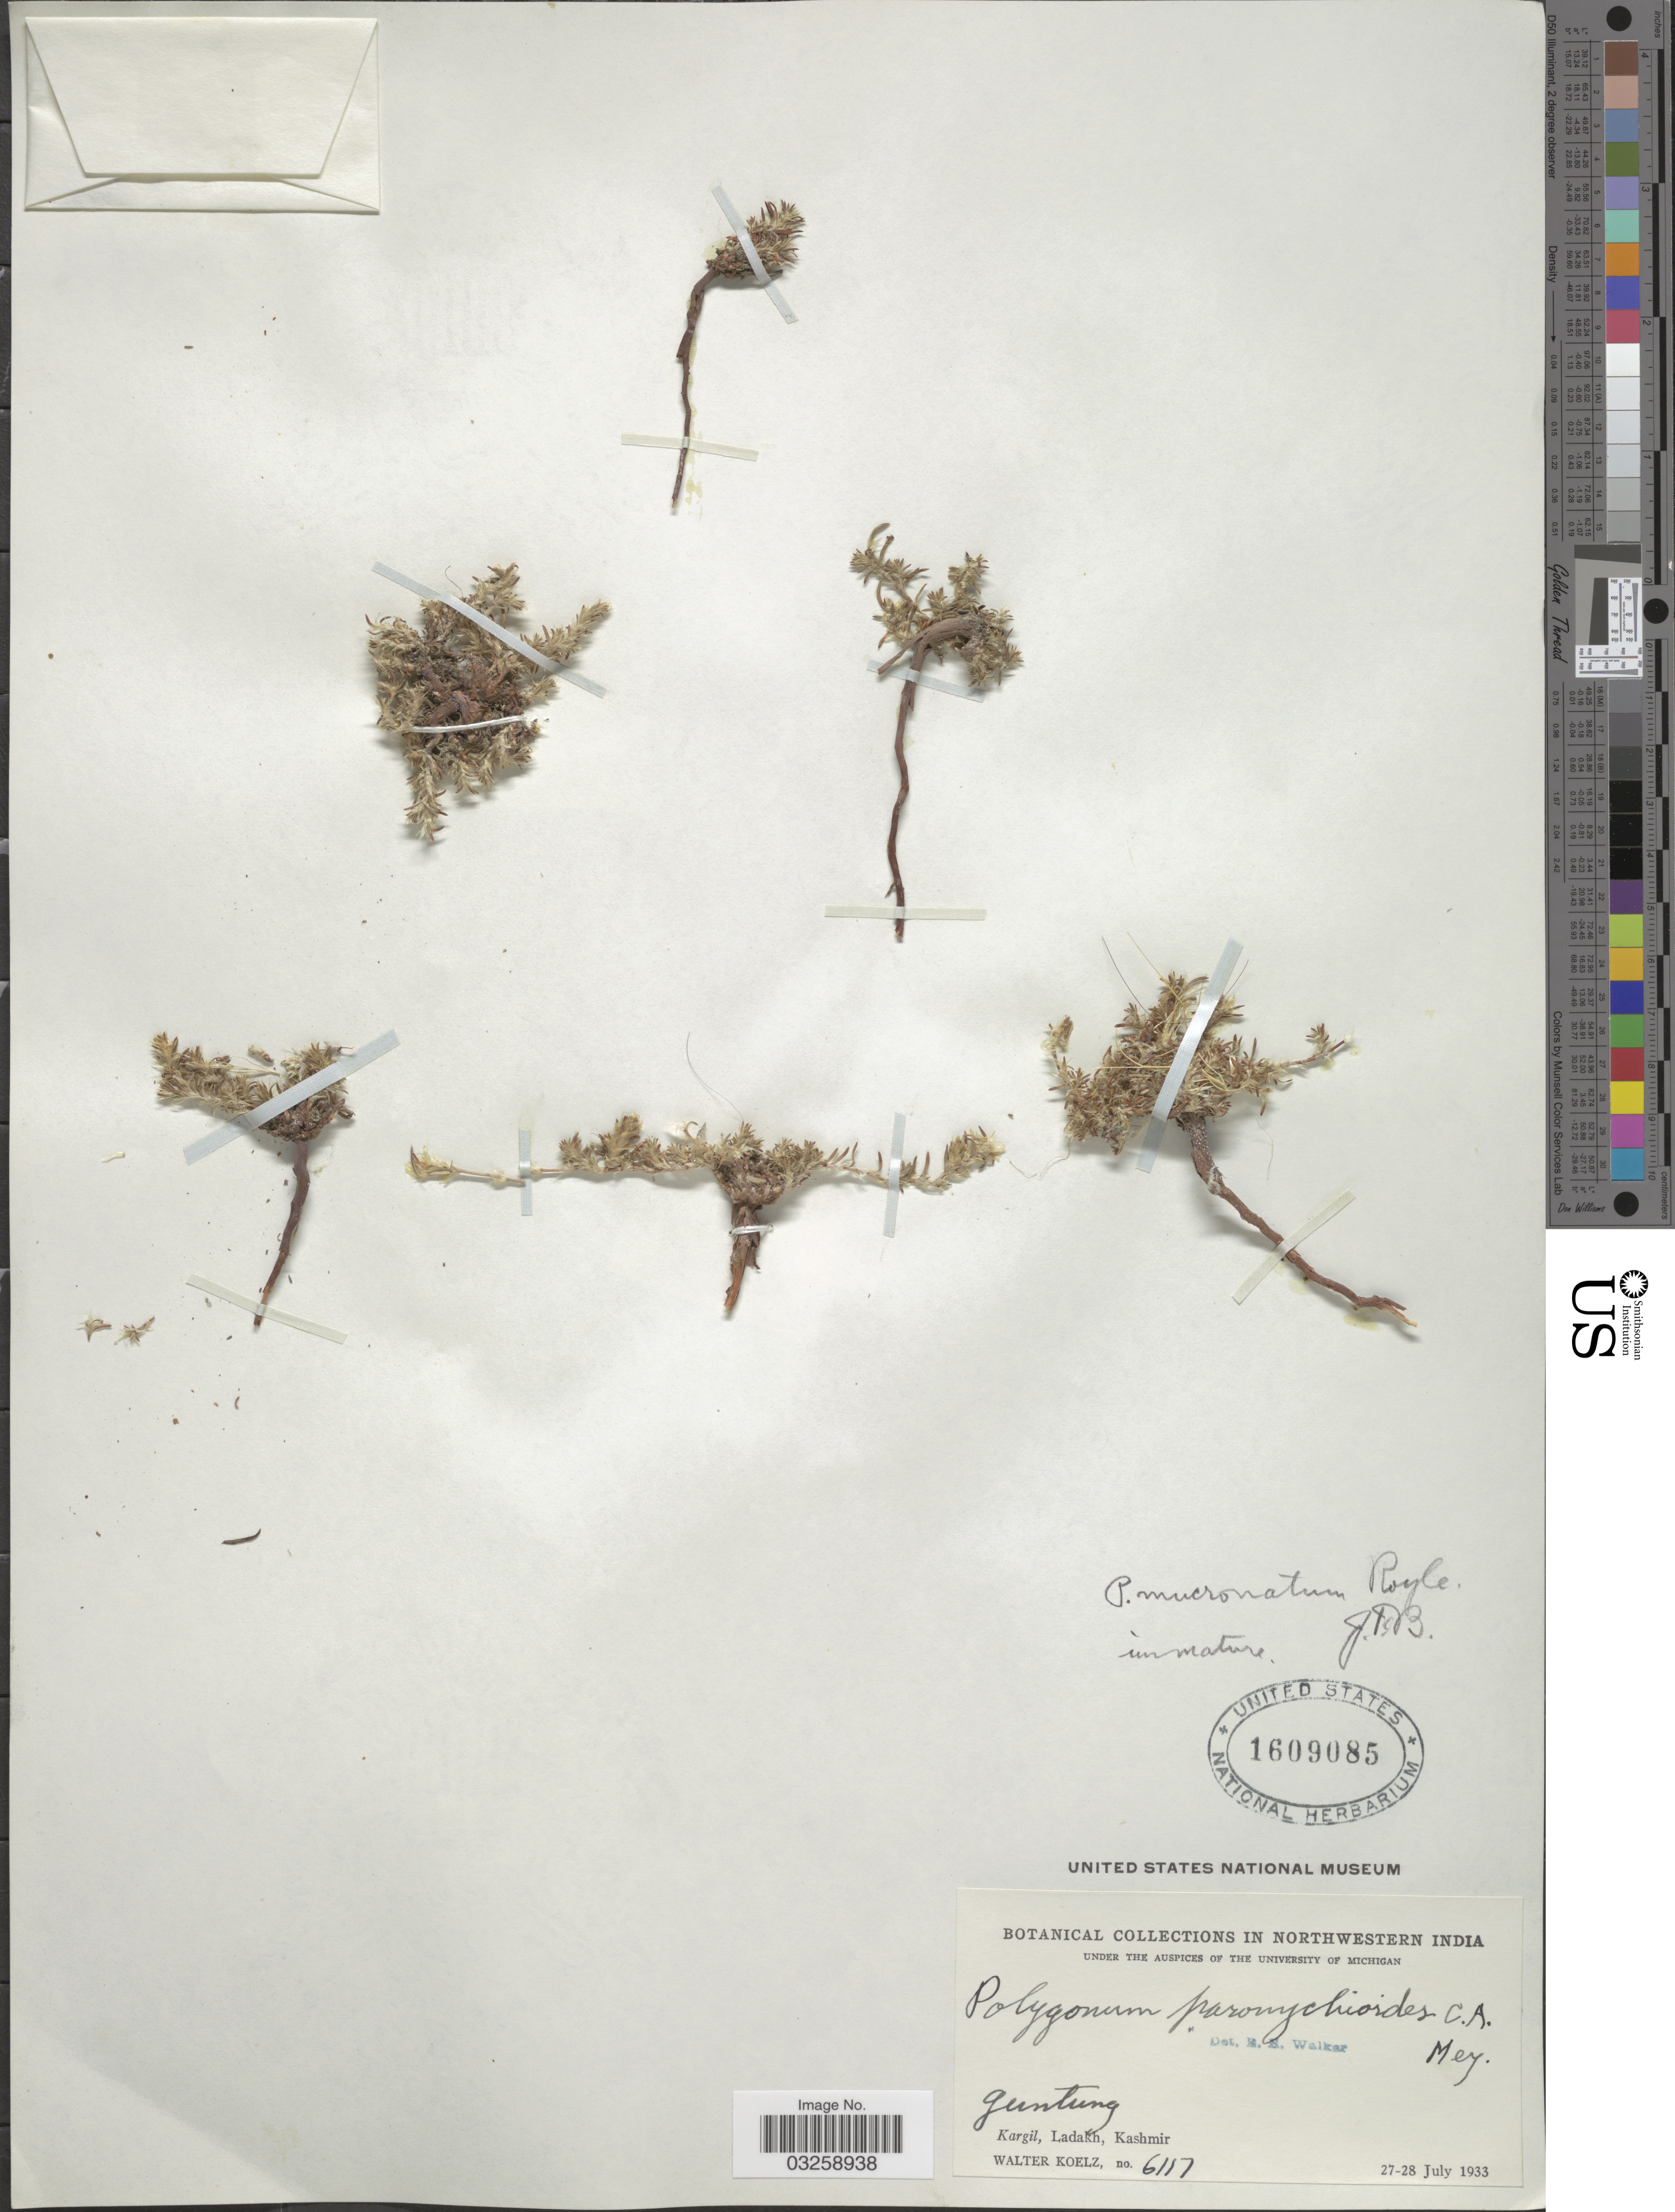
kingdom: Plantae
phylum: Tracheophyta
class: Magnoliopsida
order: Caryophyllales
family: Polygonaceae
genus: Polygonum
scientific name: Polygonum paronychioides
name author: C.A. Mey.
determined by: Strong, Mark T., (BOT), Smithsonian Institution - National Museum of Natural History (UNITED STATES)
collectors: W. N. Koelz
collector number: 6117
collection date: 1933-07-27/1933-07-28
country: India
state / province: Jammu and Kashmir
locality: Northwestern India. Guntung. Kargil, Ladakh, Kashmir.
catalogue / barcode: US 1609085